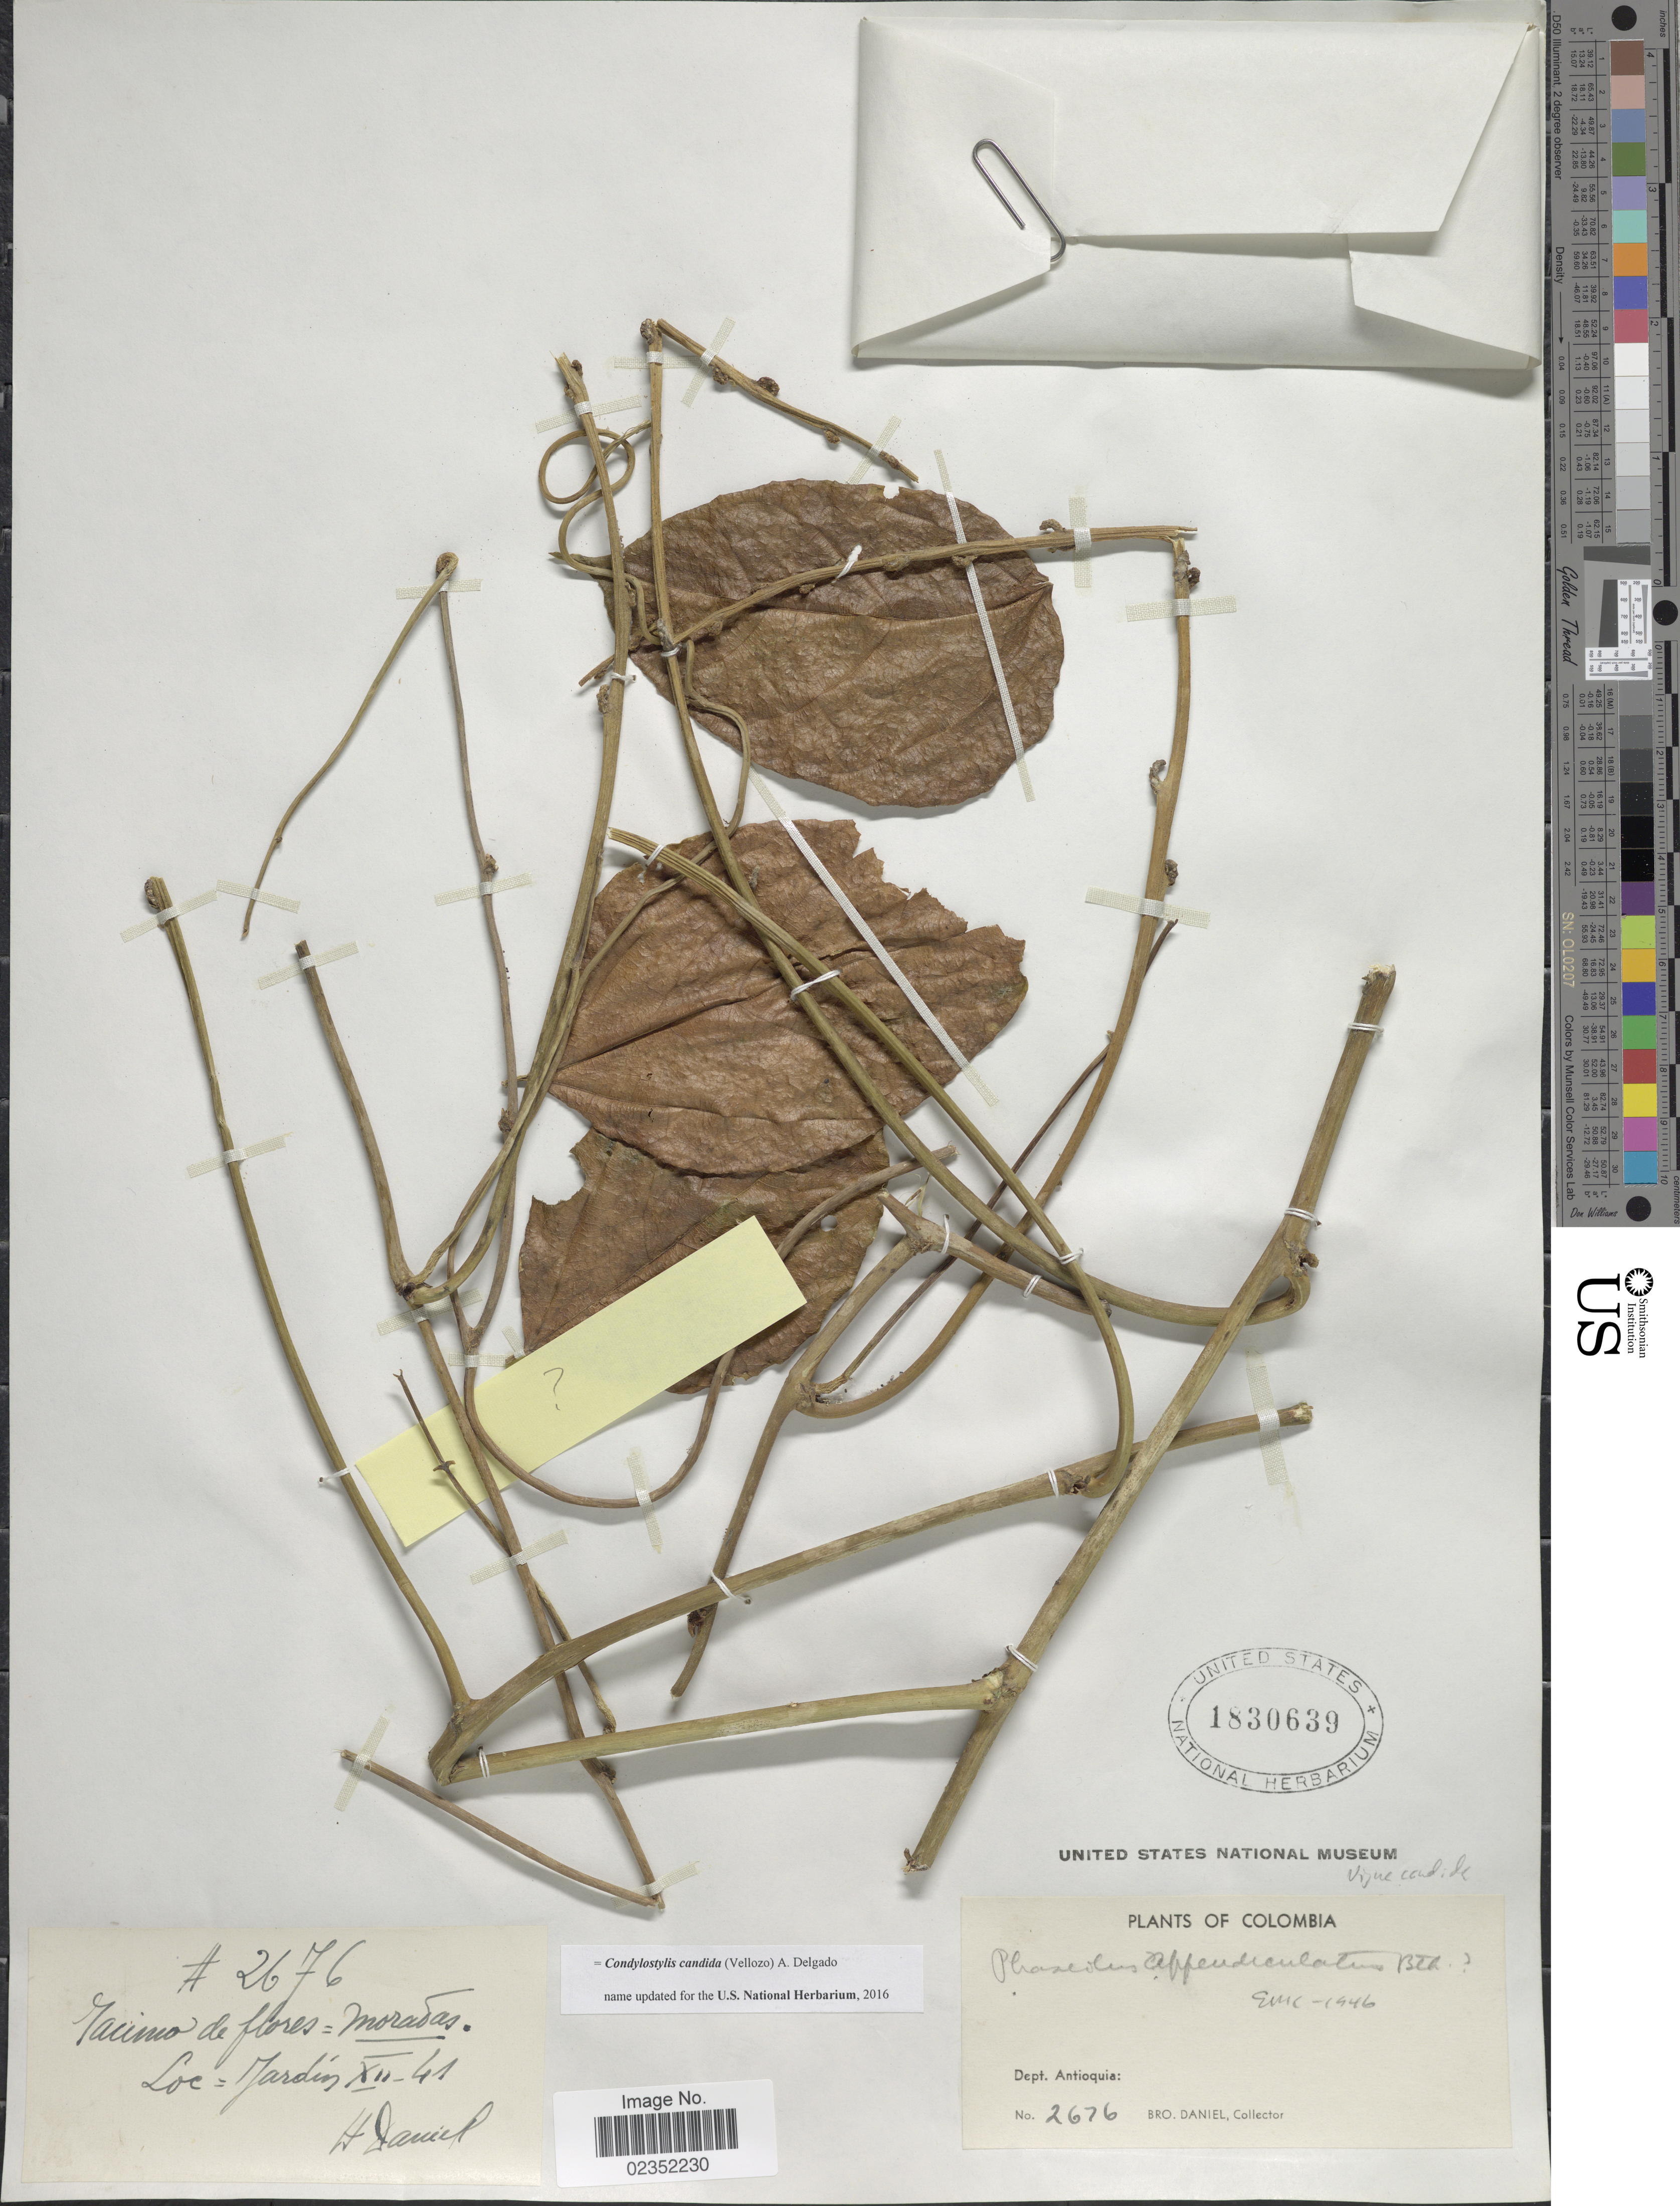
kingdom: Plantae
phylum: Tracheophyta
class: Magnoliopsida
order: Fabales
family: Fabaceae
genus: Condylostylis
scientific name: Condylostylis candida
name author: (Vell.) A. Delgado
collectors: Bro. Daniel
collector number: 2676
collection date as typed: Transcribed d/m/y: /12/41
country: Colombia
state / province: Antioquia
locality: Dept. Antioquia. Jardín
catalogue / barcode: US 1830639